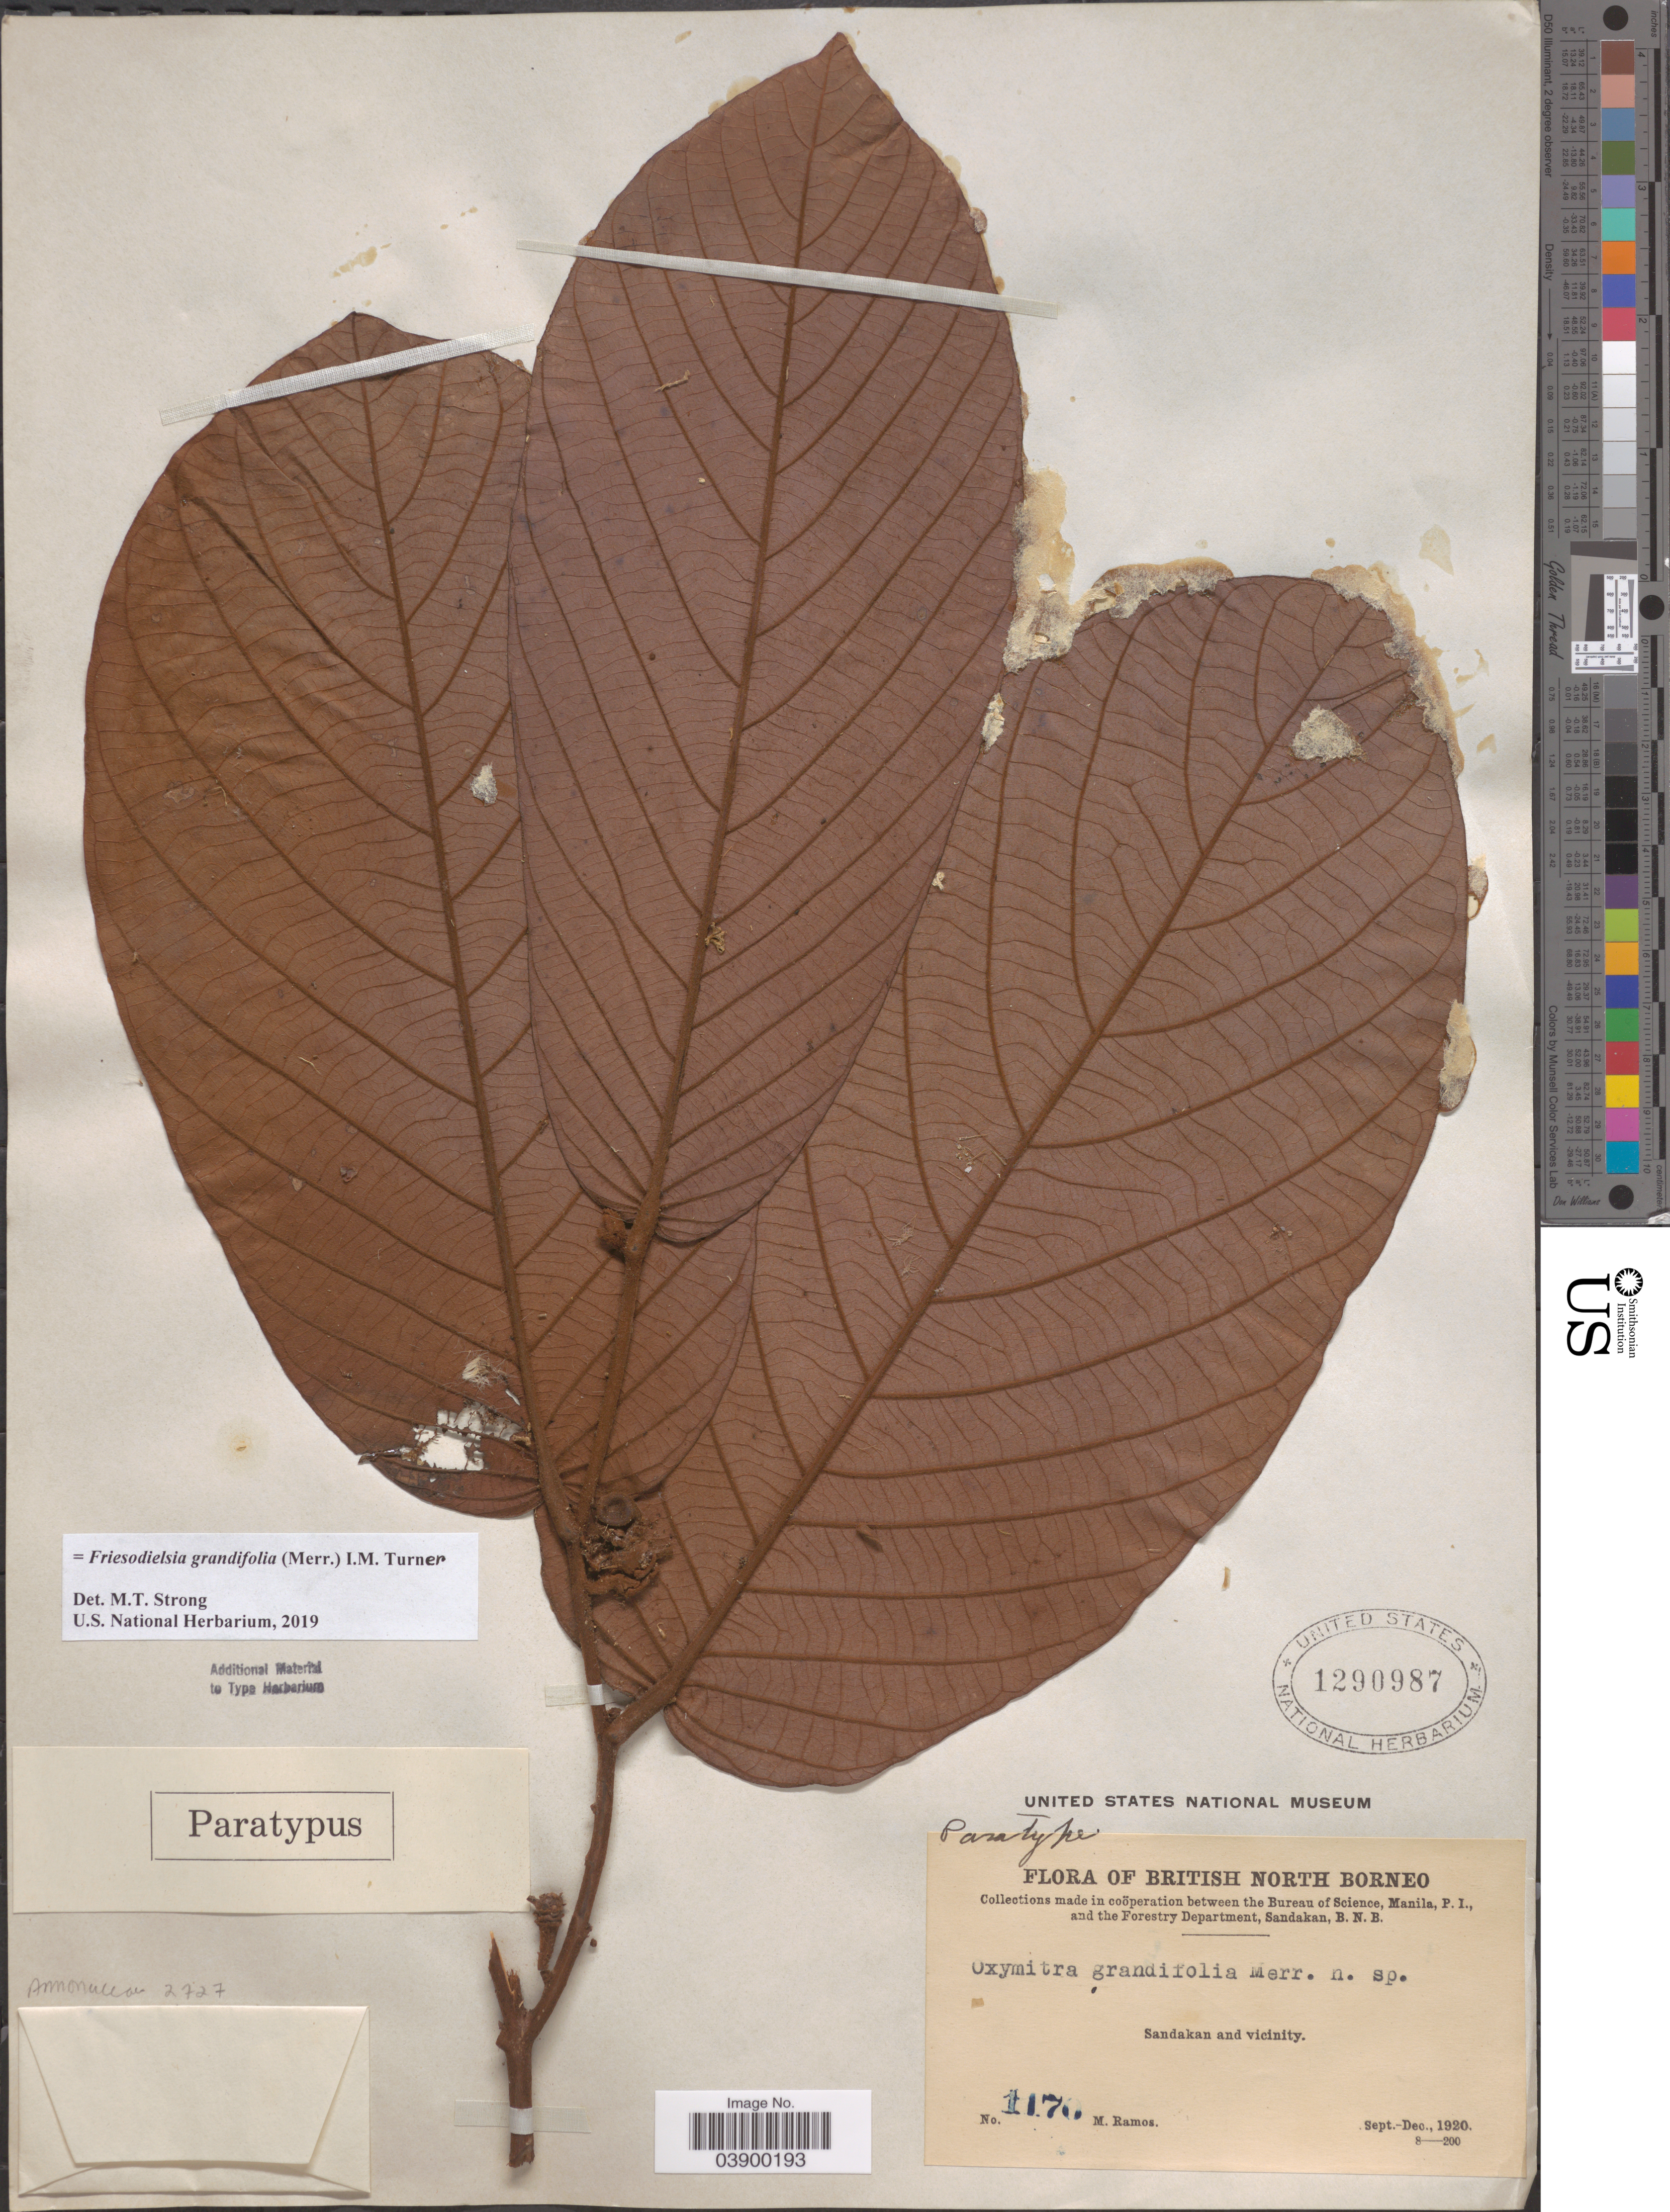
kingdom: Plantae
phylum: Tracheophyta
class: Magnoliopsida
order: Magnoliales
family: Annonaceae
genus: Friesodielsia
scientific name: Friesodielsia grandifolia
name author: (Merr.) I.M. Turner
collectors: M. Ramos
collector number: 1170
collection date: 1920-09/1920-12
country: Malaysia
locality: British North Borneo. Sandakan and vicinity.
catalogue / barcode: US 1290987